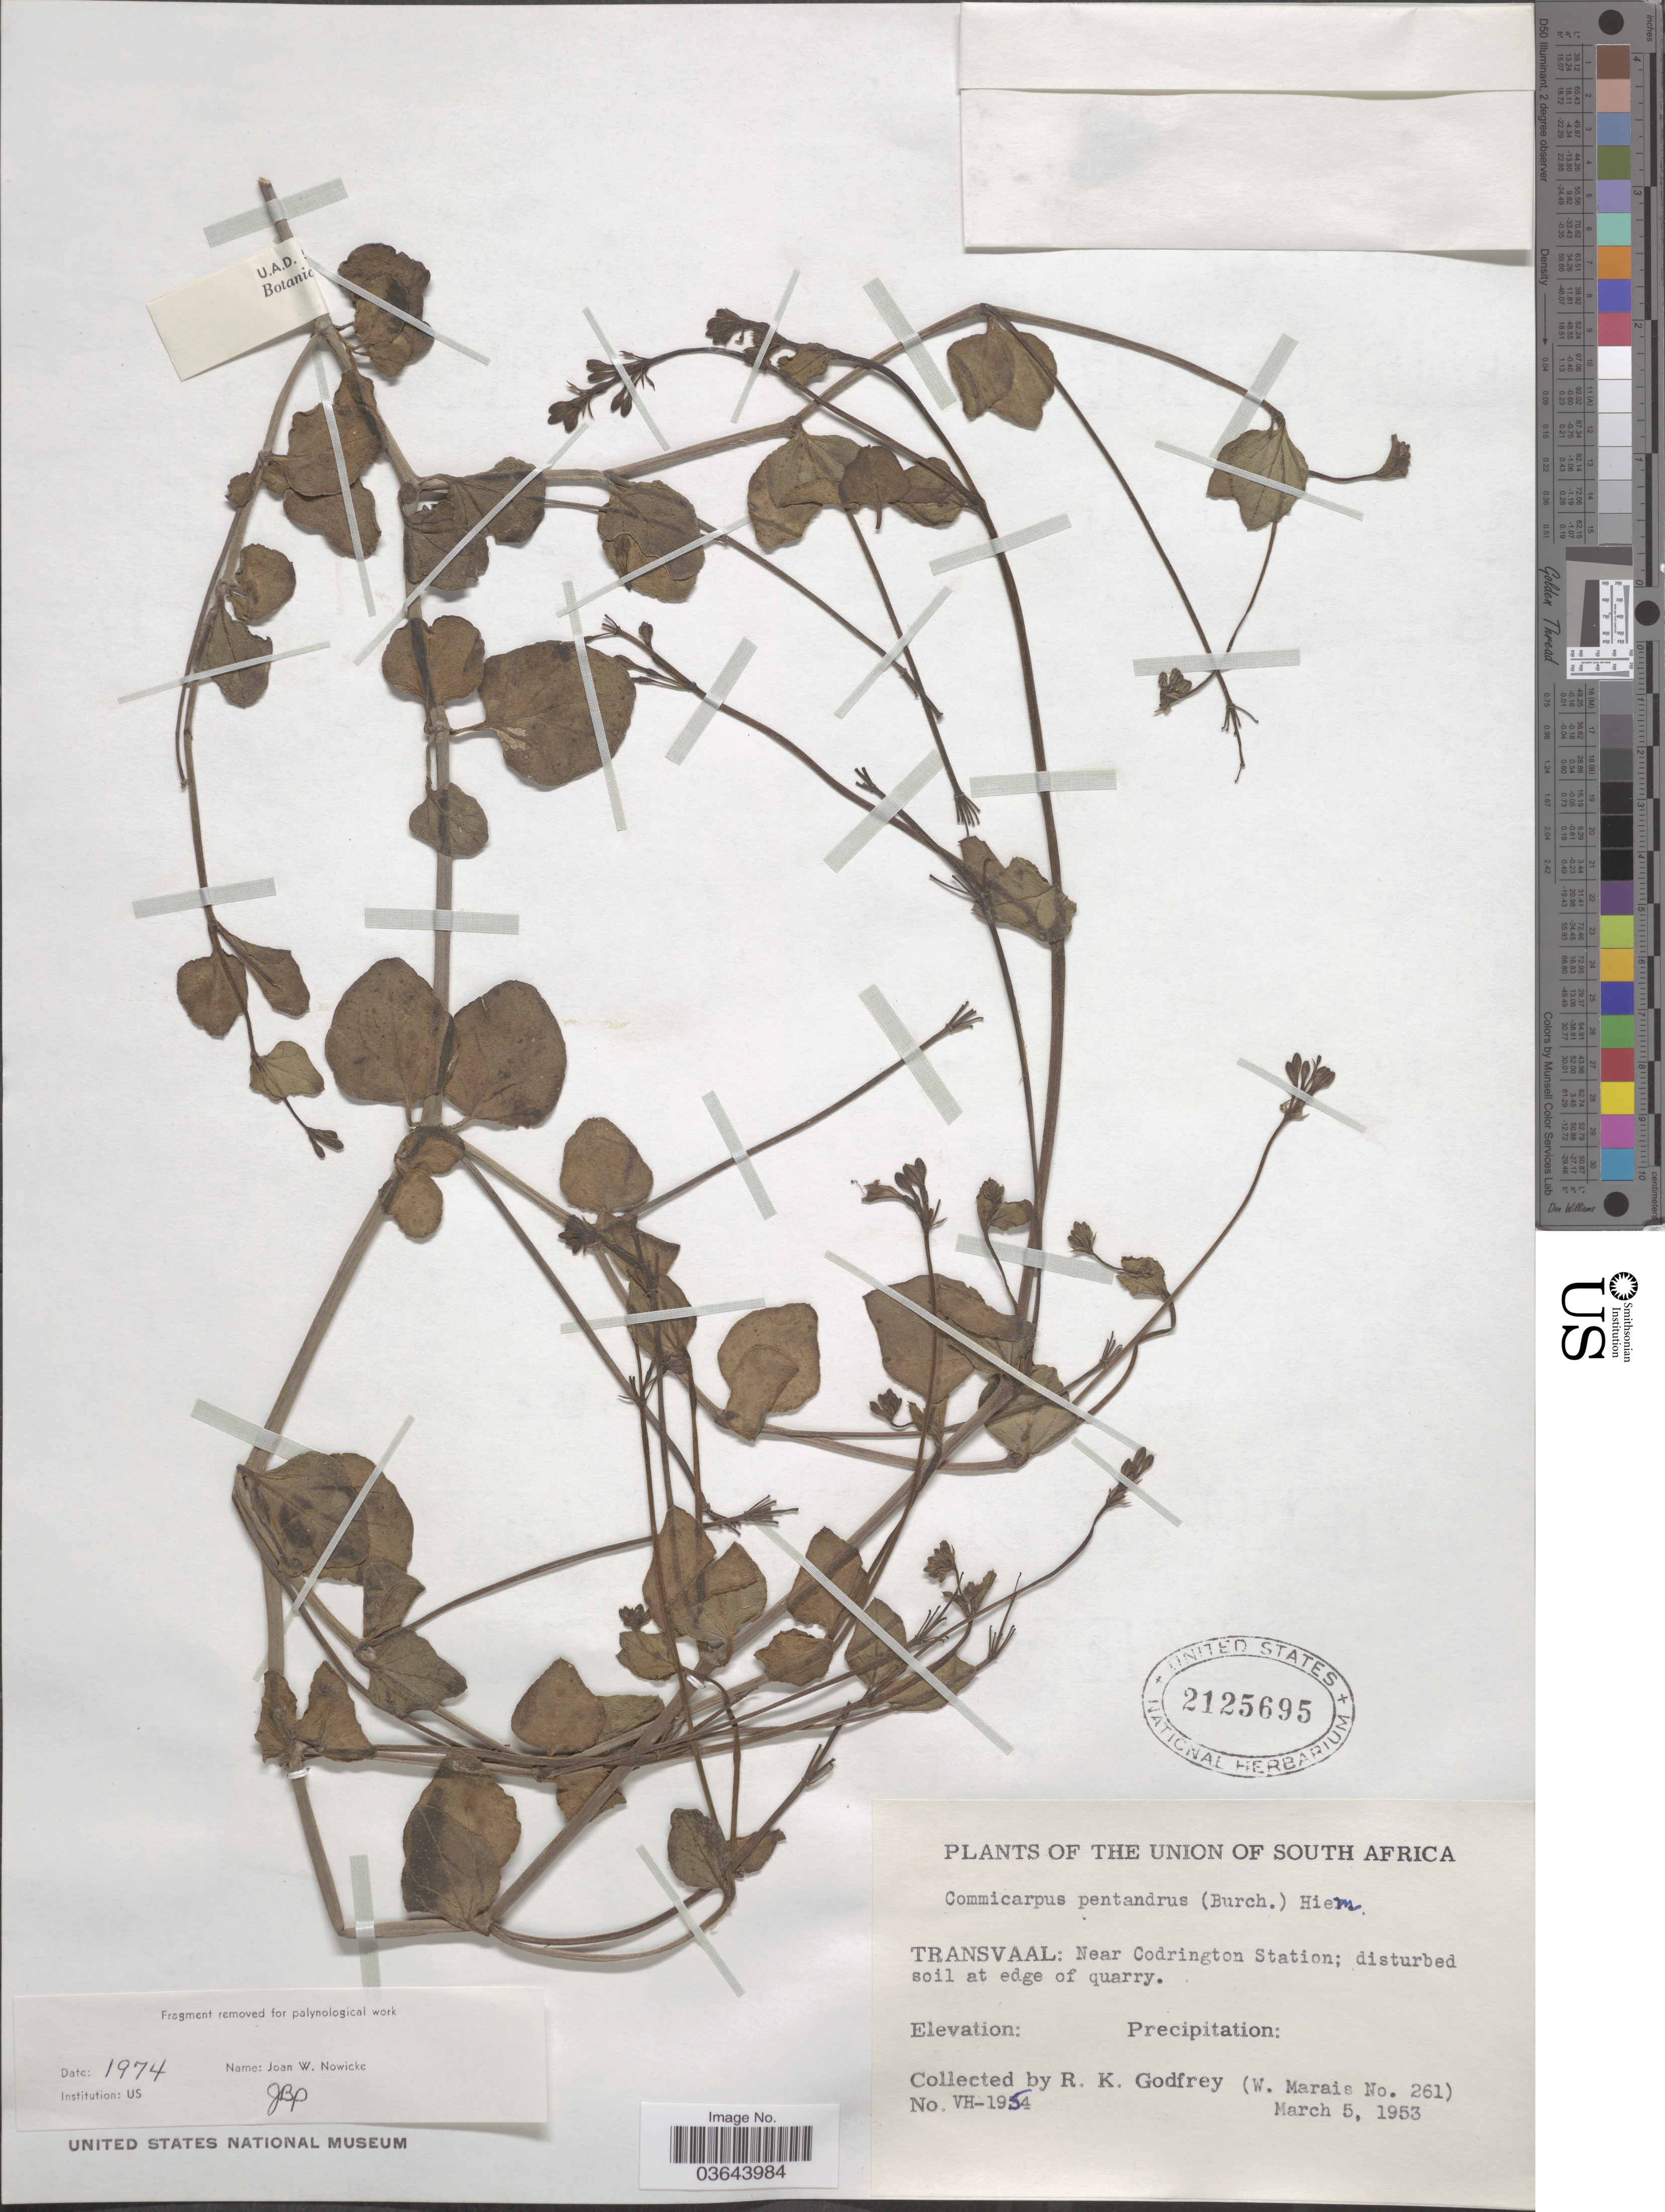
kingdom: Plantae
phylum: Tracheophyta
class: Magnoliopsida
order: Caryophyllales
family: Nyctaginaceae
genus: Boerhavia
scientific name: Boerhavia pentandra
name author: Burch.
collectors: R. K. Godfrey & W. Marais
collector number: VH-1954/261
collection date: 1953-03-05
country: South Africa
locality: The Union of South Africa. Transvaal: Near Codrington Station.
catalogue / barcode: US 2125695